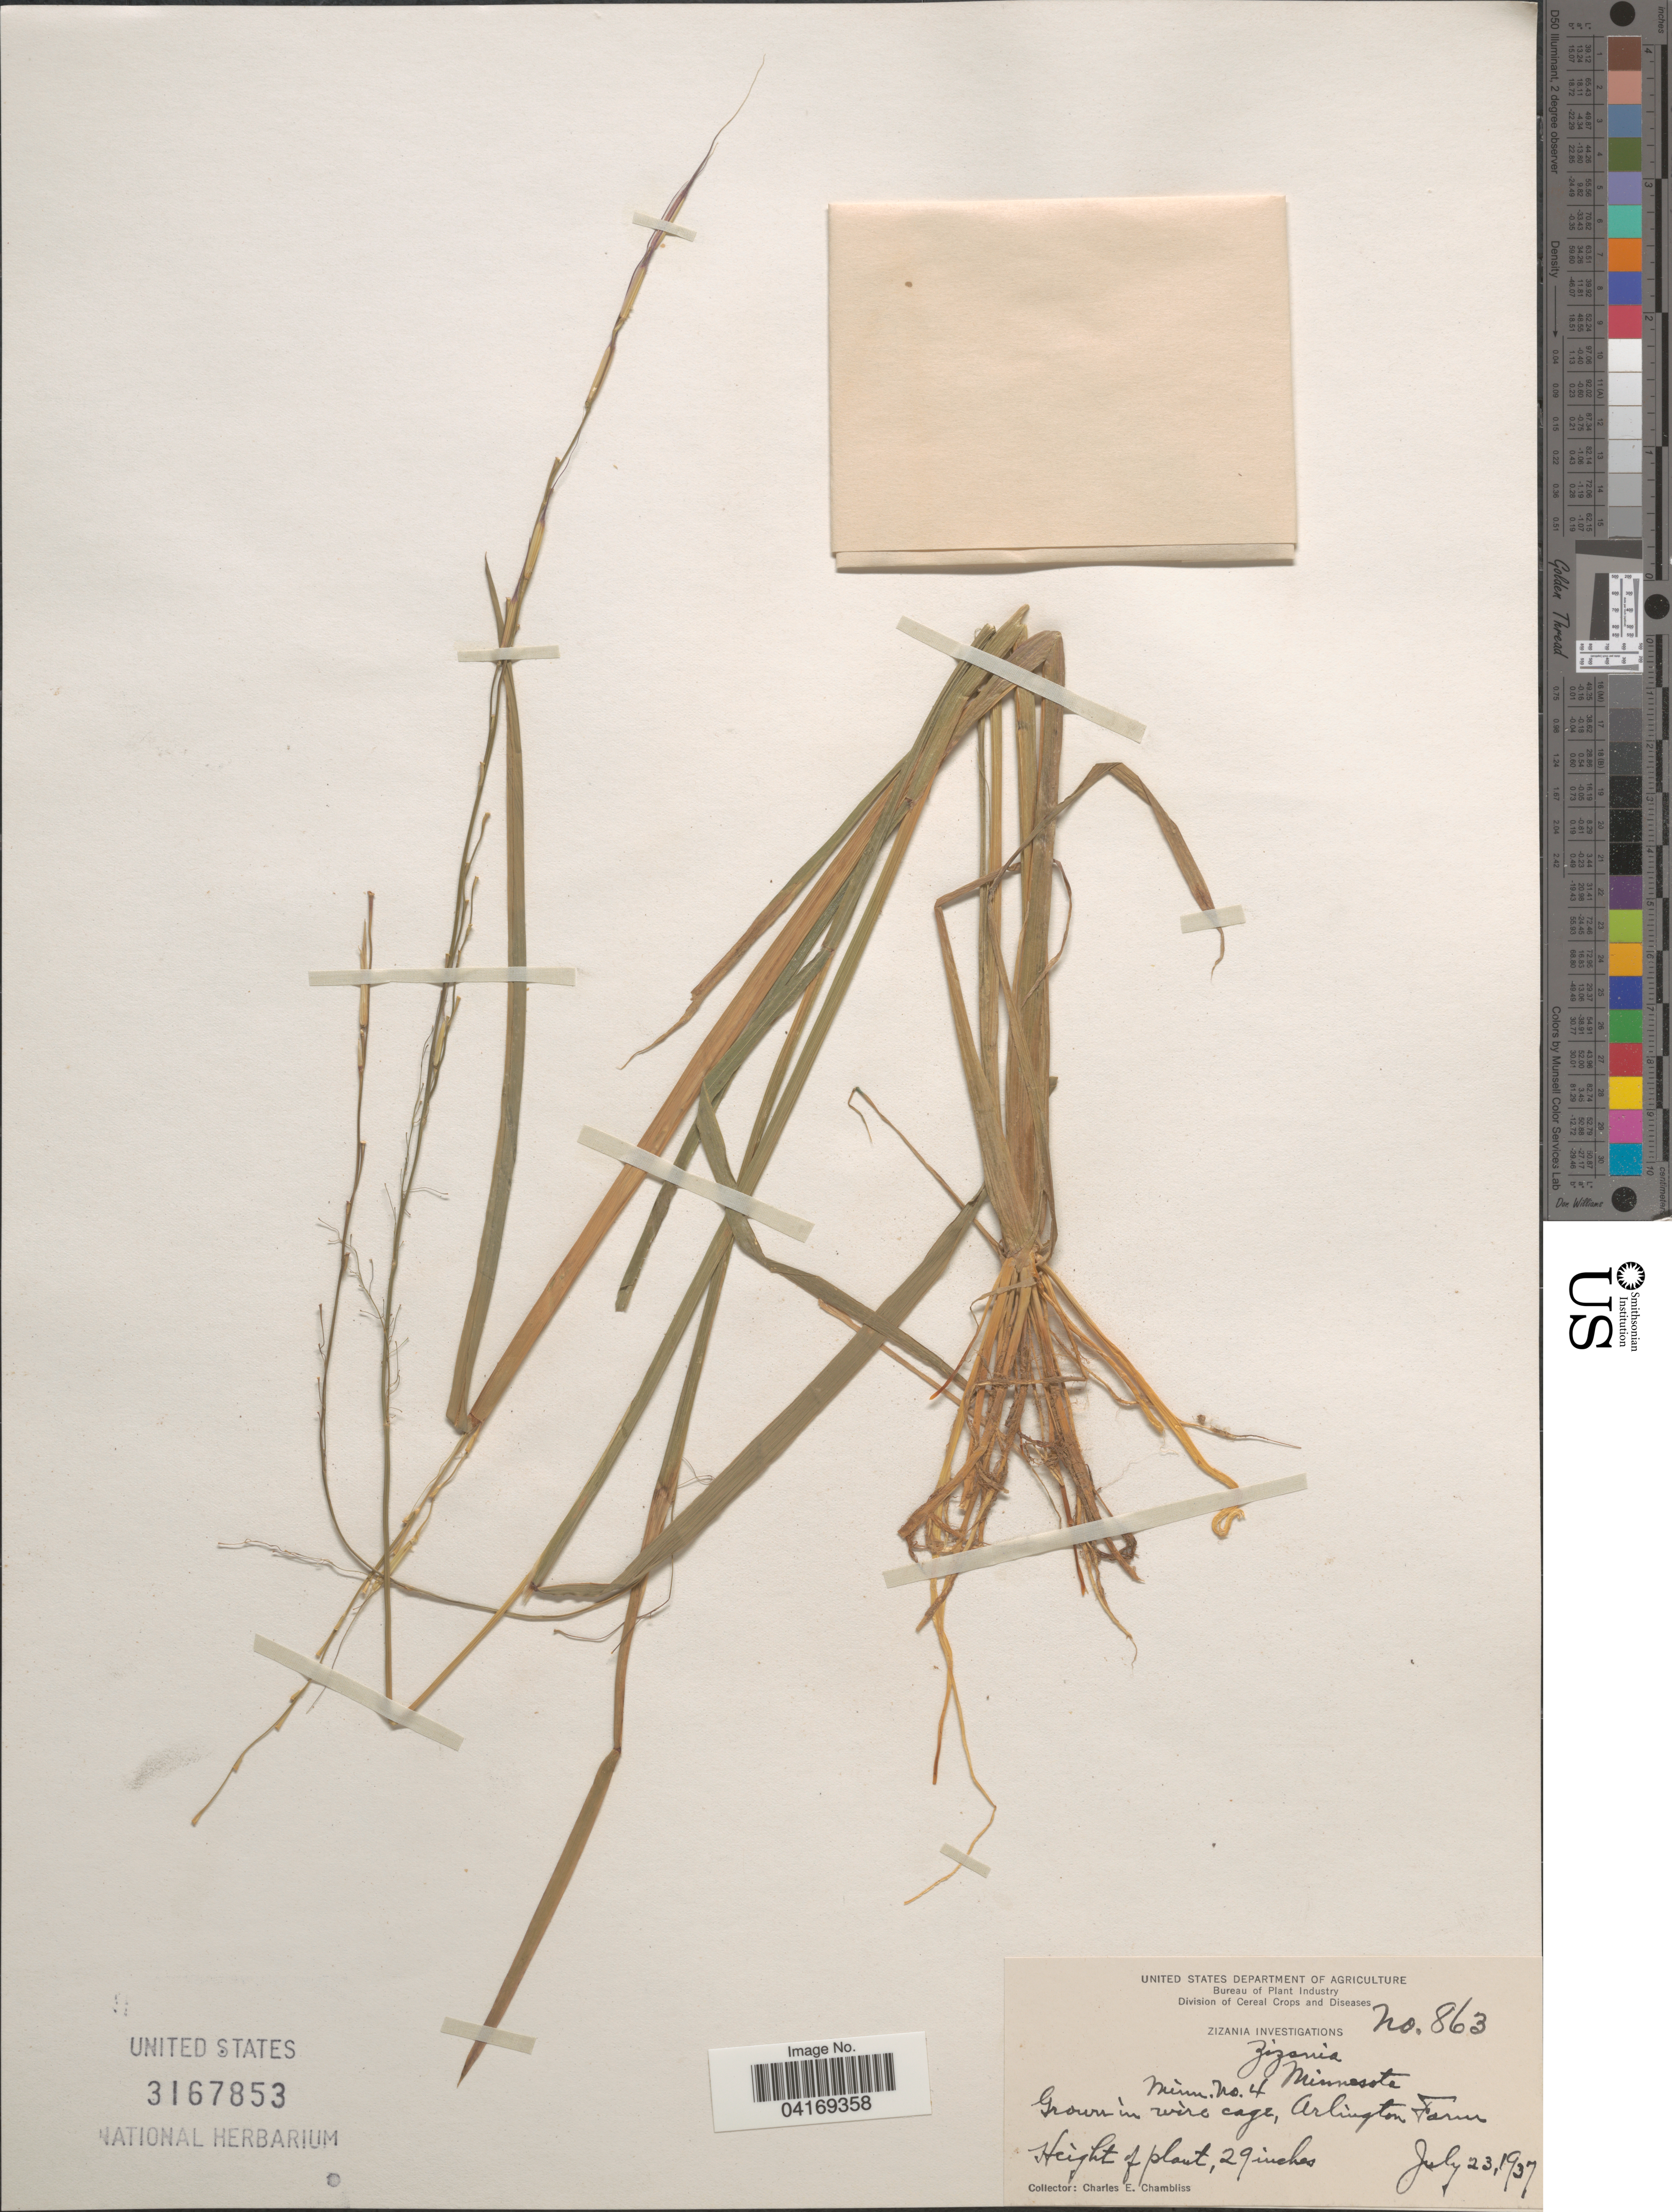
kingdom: Plantae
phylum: Tracheophyta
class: Liliopsida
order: Poales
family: Poaceae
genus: Zizania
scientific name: Zizania sp.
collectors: C. Chambliss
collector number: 863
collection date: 1937-07-23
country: United States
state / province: Virginia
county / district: Arlington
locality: In wire cage, Arlington Farm.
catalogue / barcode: US 3167853